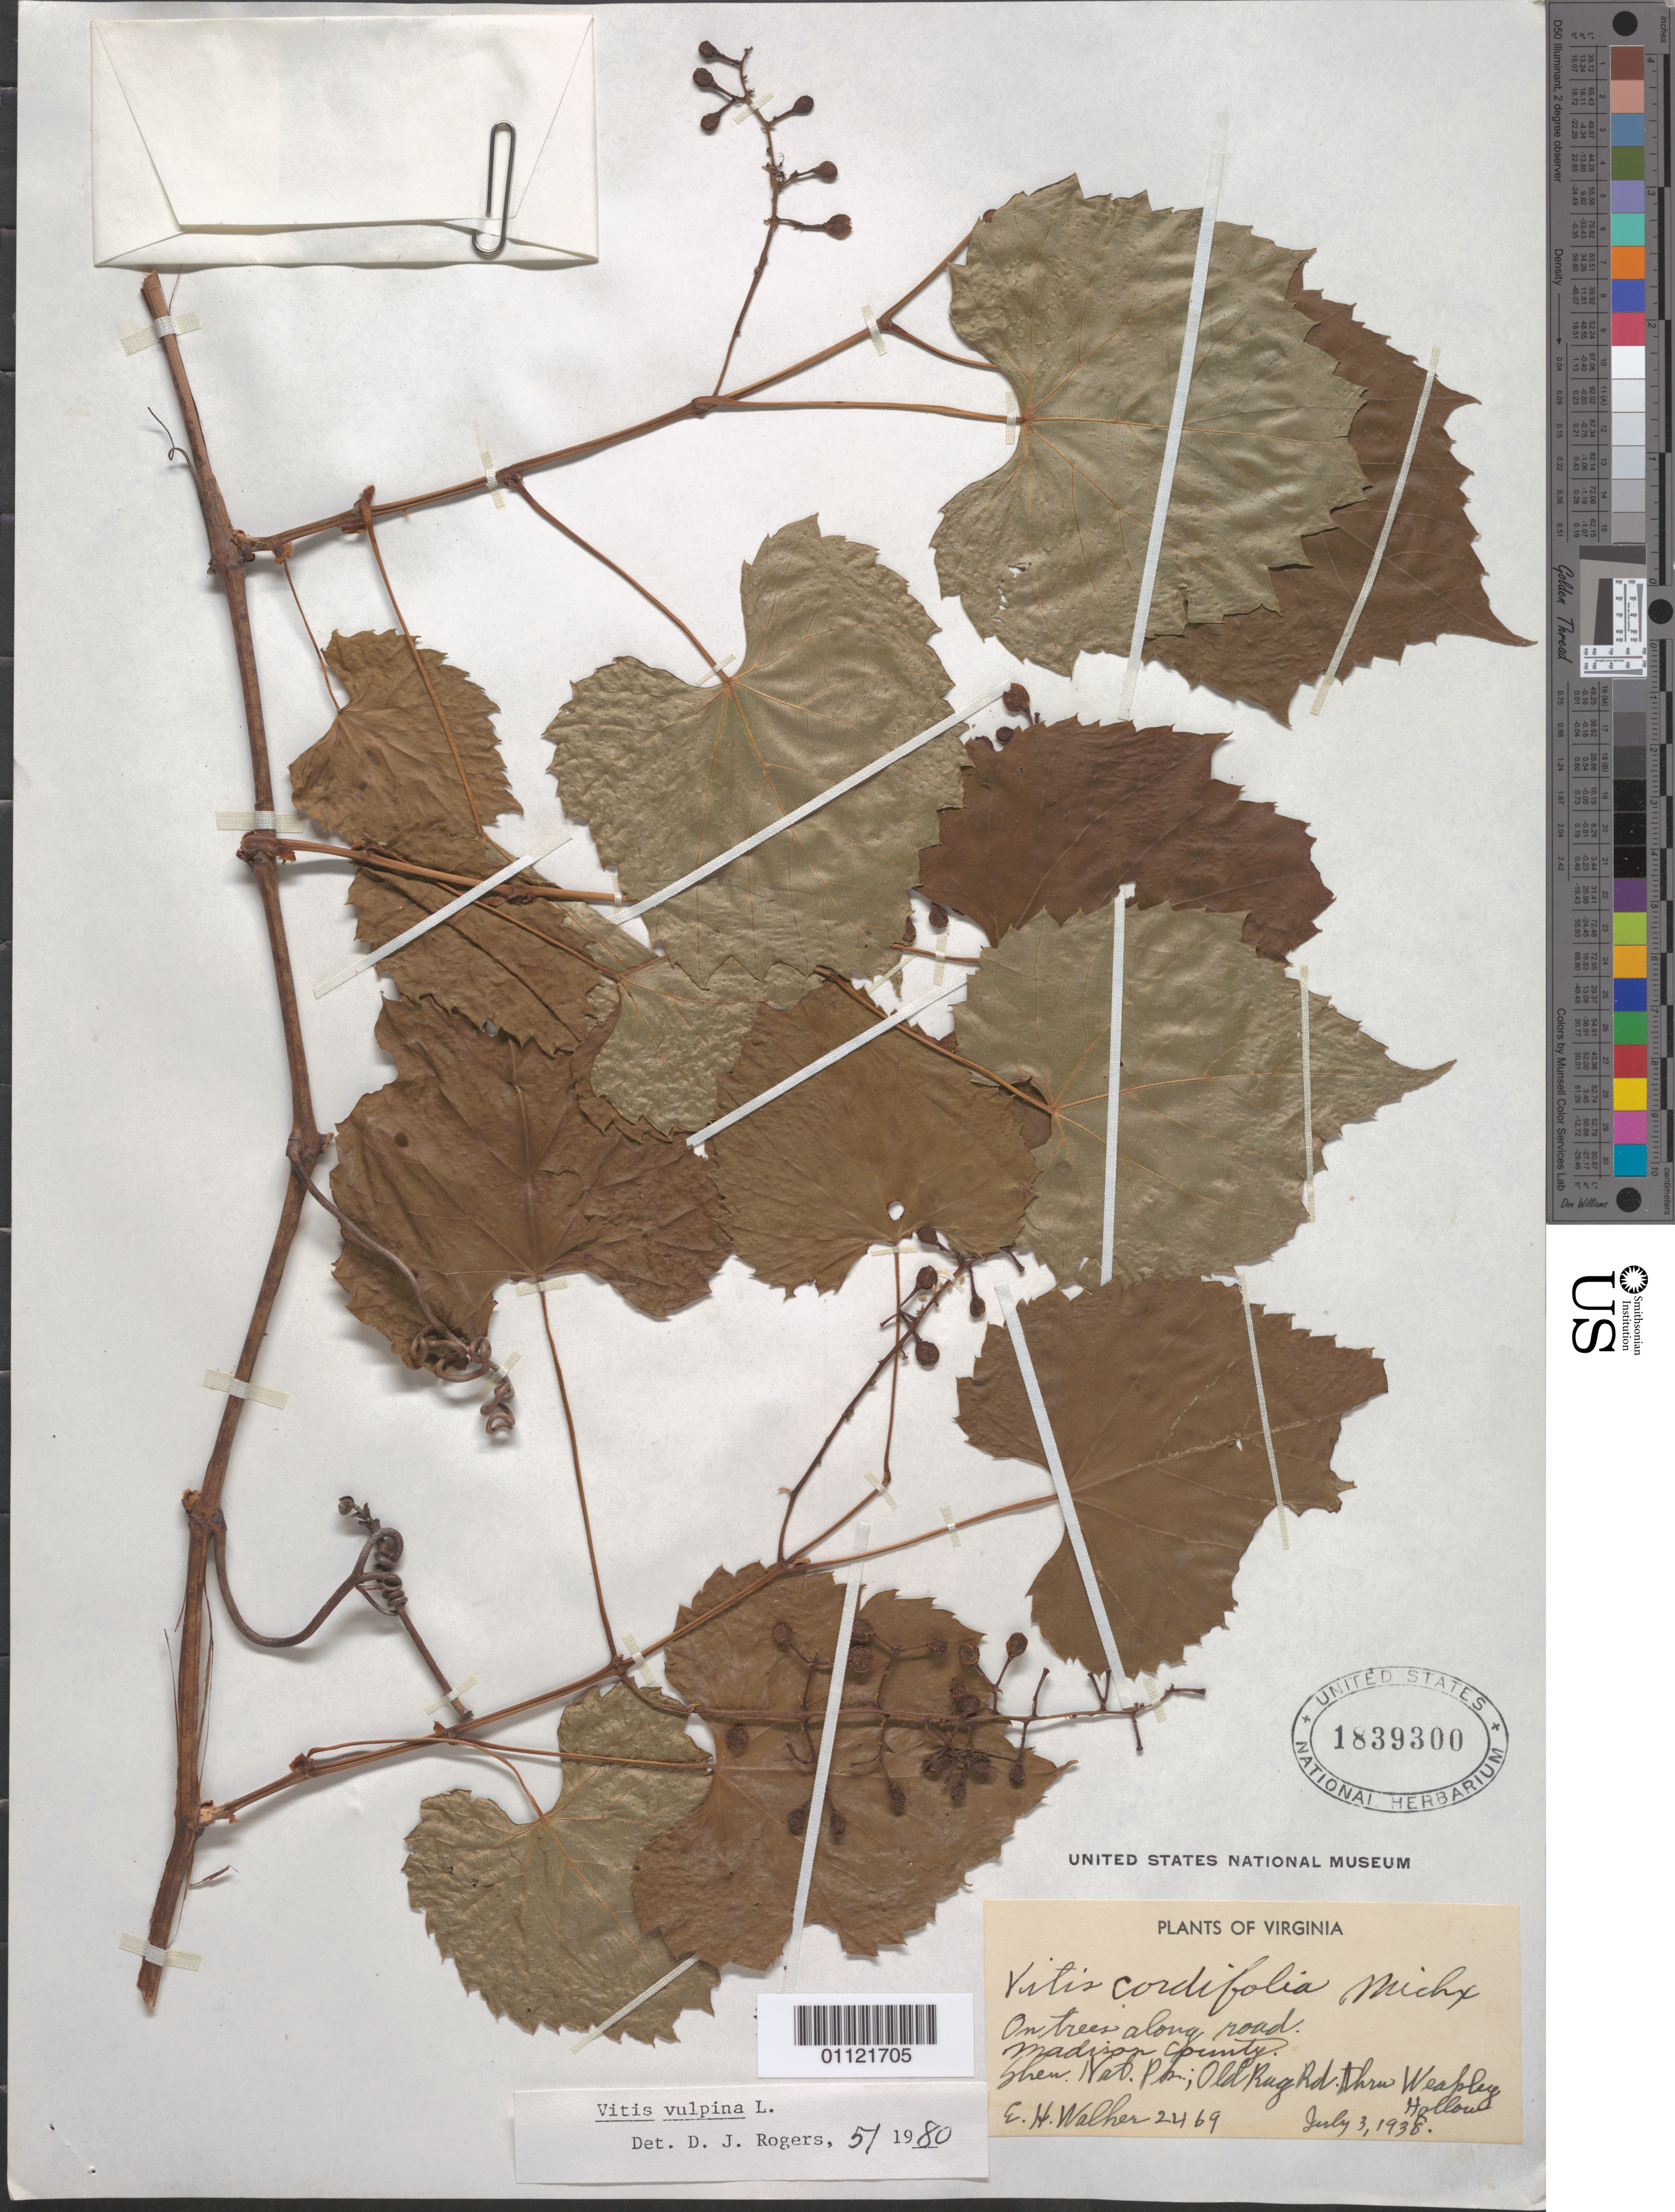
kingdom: Plantae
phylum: Tracheophyta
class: Magnoliopsida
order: Vitales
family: Vitaceae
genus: Vitis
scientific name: Vitis vulpina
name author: L.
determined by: Rogers, D. J.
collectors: E. H. Walker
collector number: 2469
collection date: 1938-07-03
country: United States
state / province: Virginia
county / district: Madison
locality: Shen Nat. Pk.; Old Rug Rd. thru Weakley Hallou.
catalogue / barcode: US 1839300